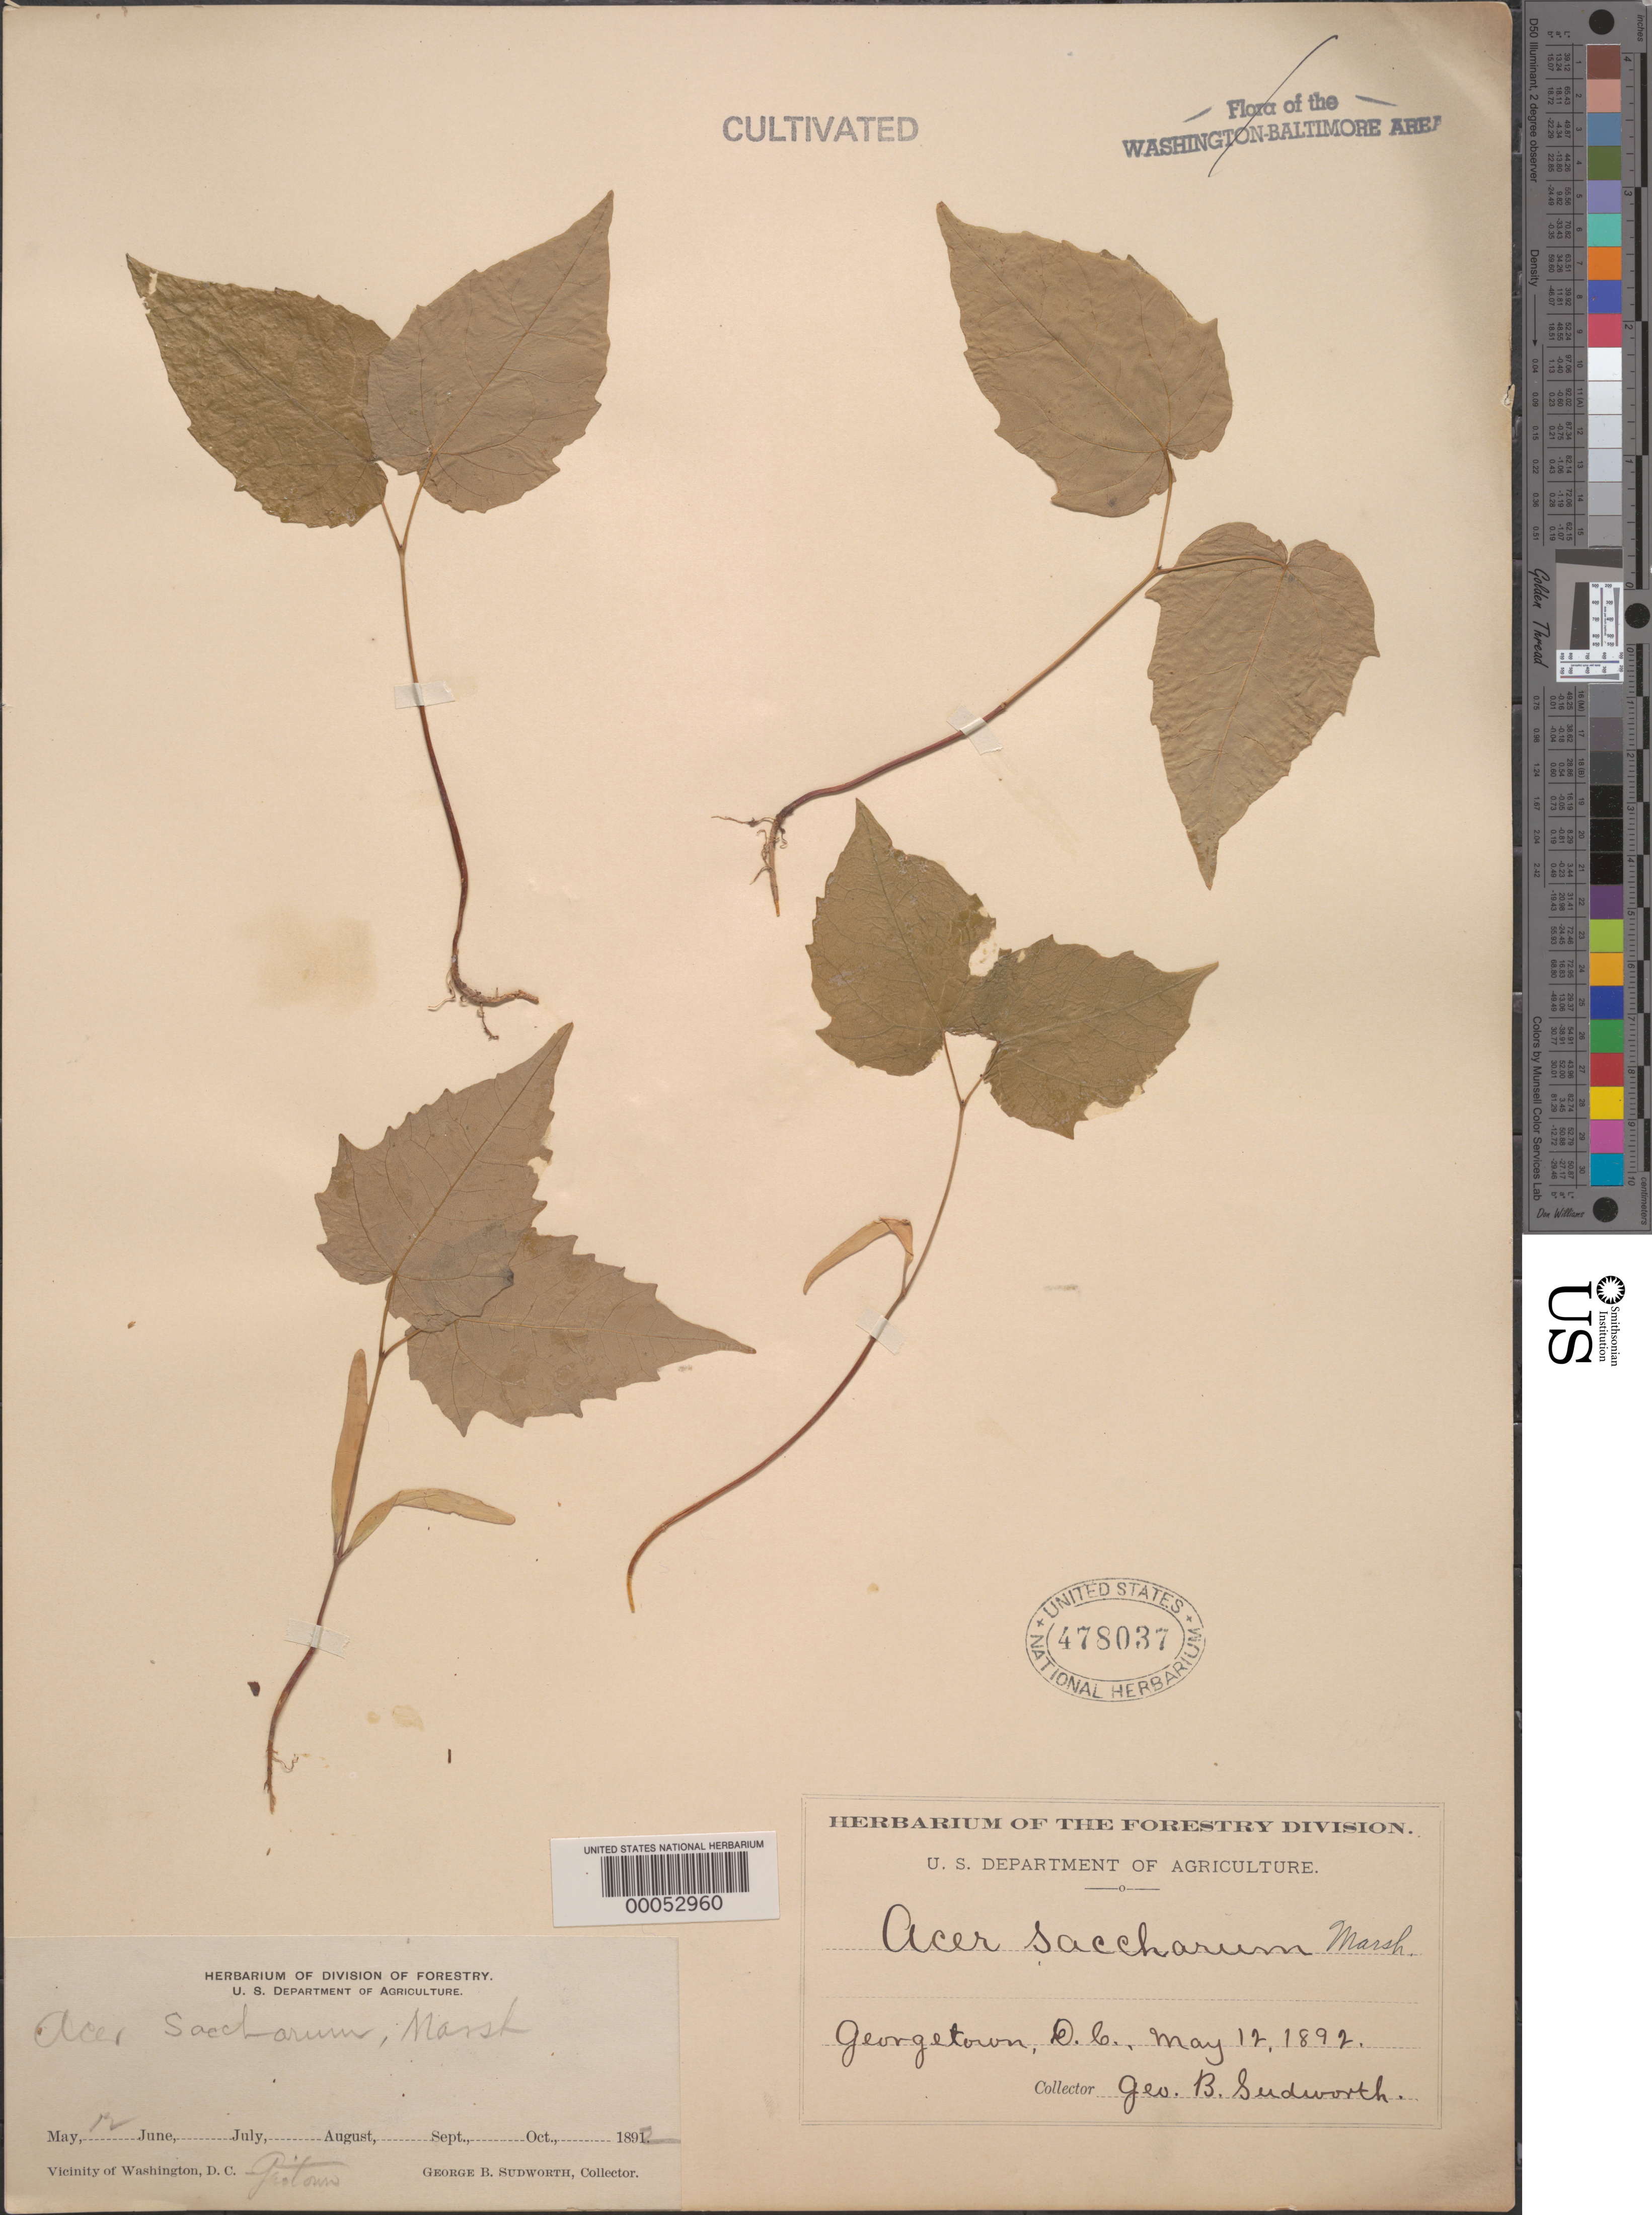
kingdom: Plantae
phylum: Tracheophyta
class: Magnoliopsida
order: Sapindales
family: Sapindaceae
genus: Acer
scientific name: Acer saccharum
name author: Marshall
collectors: G. B. Sudworth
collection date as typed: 12 May 1892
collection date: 1892-05-12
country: United States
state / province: District of Columbia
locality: Georgetown C. & O. Canal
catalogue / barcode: US 478037